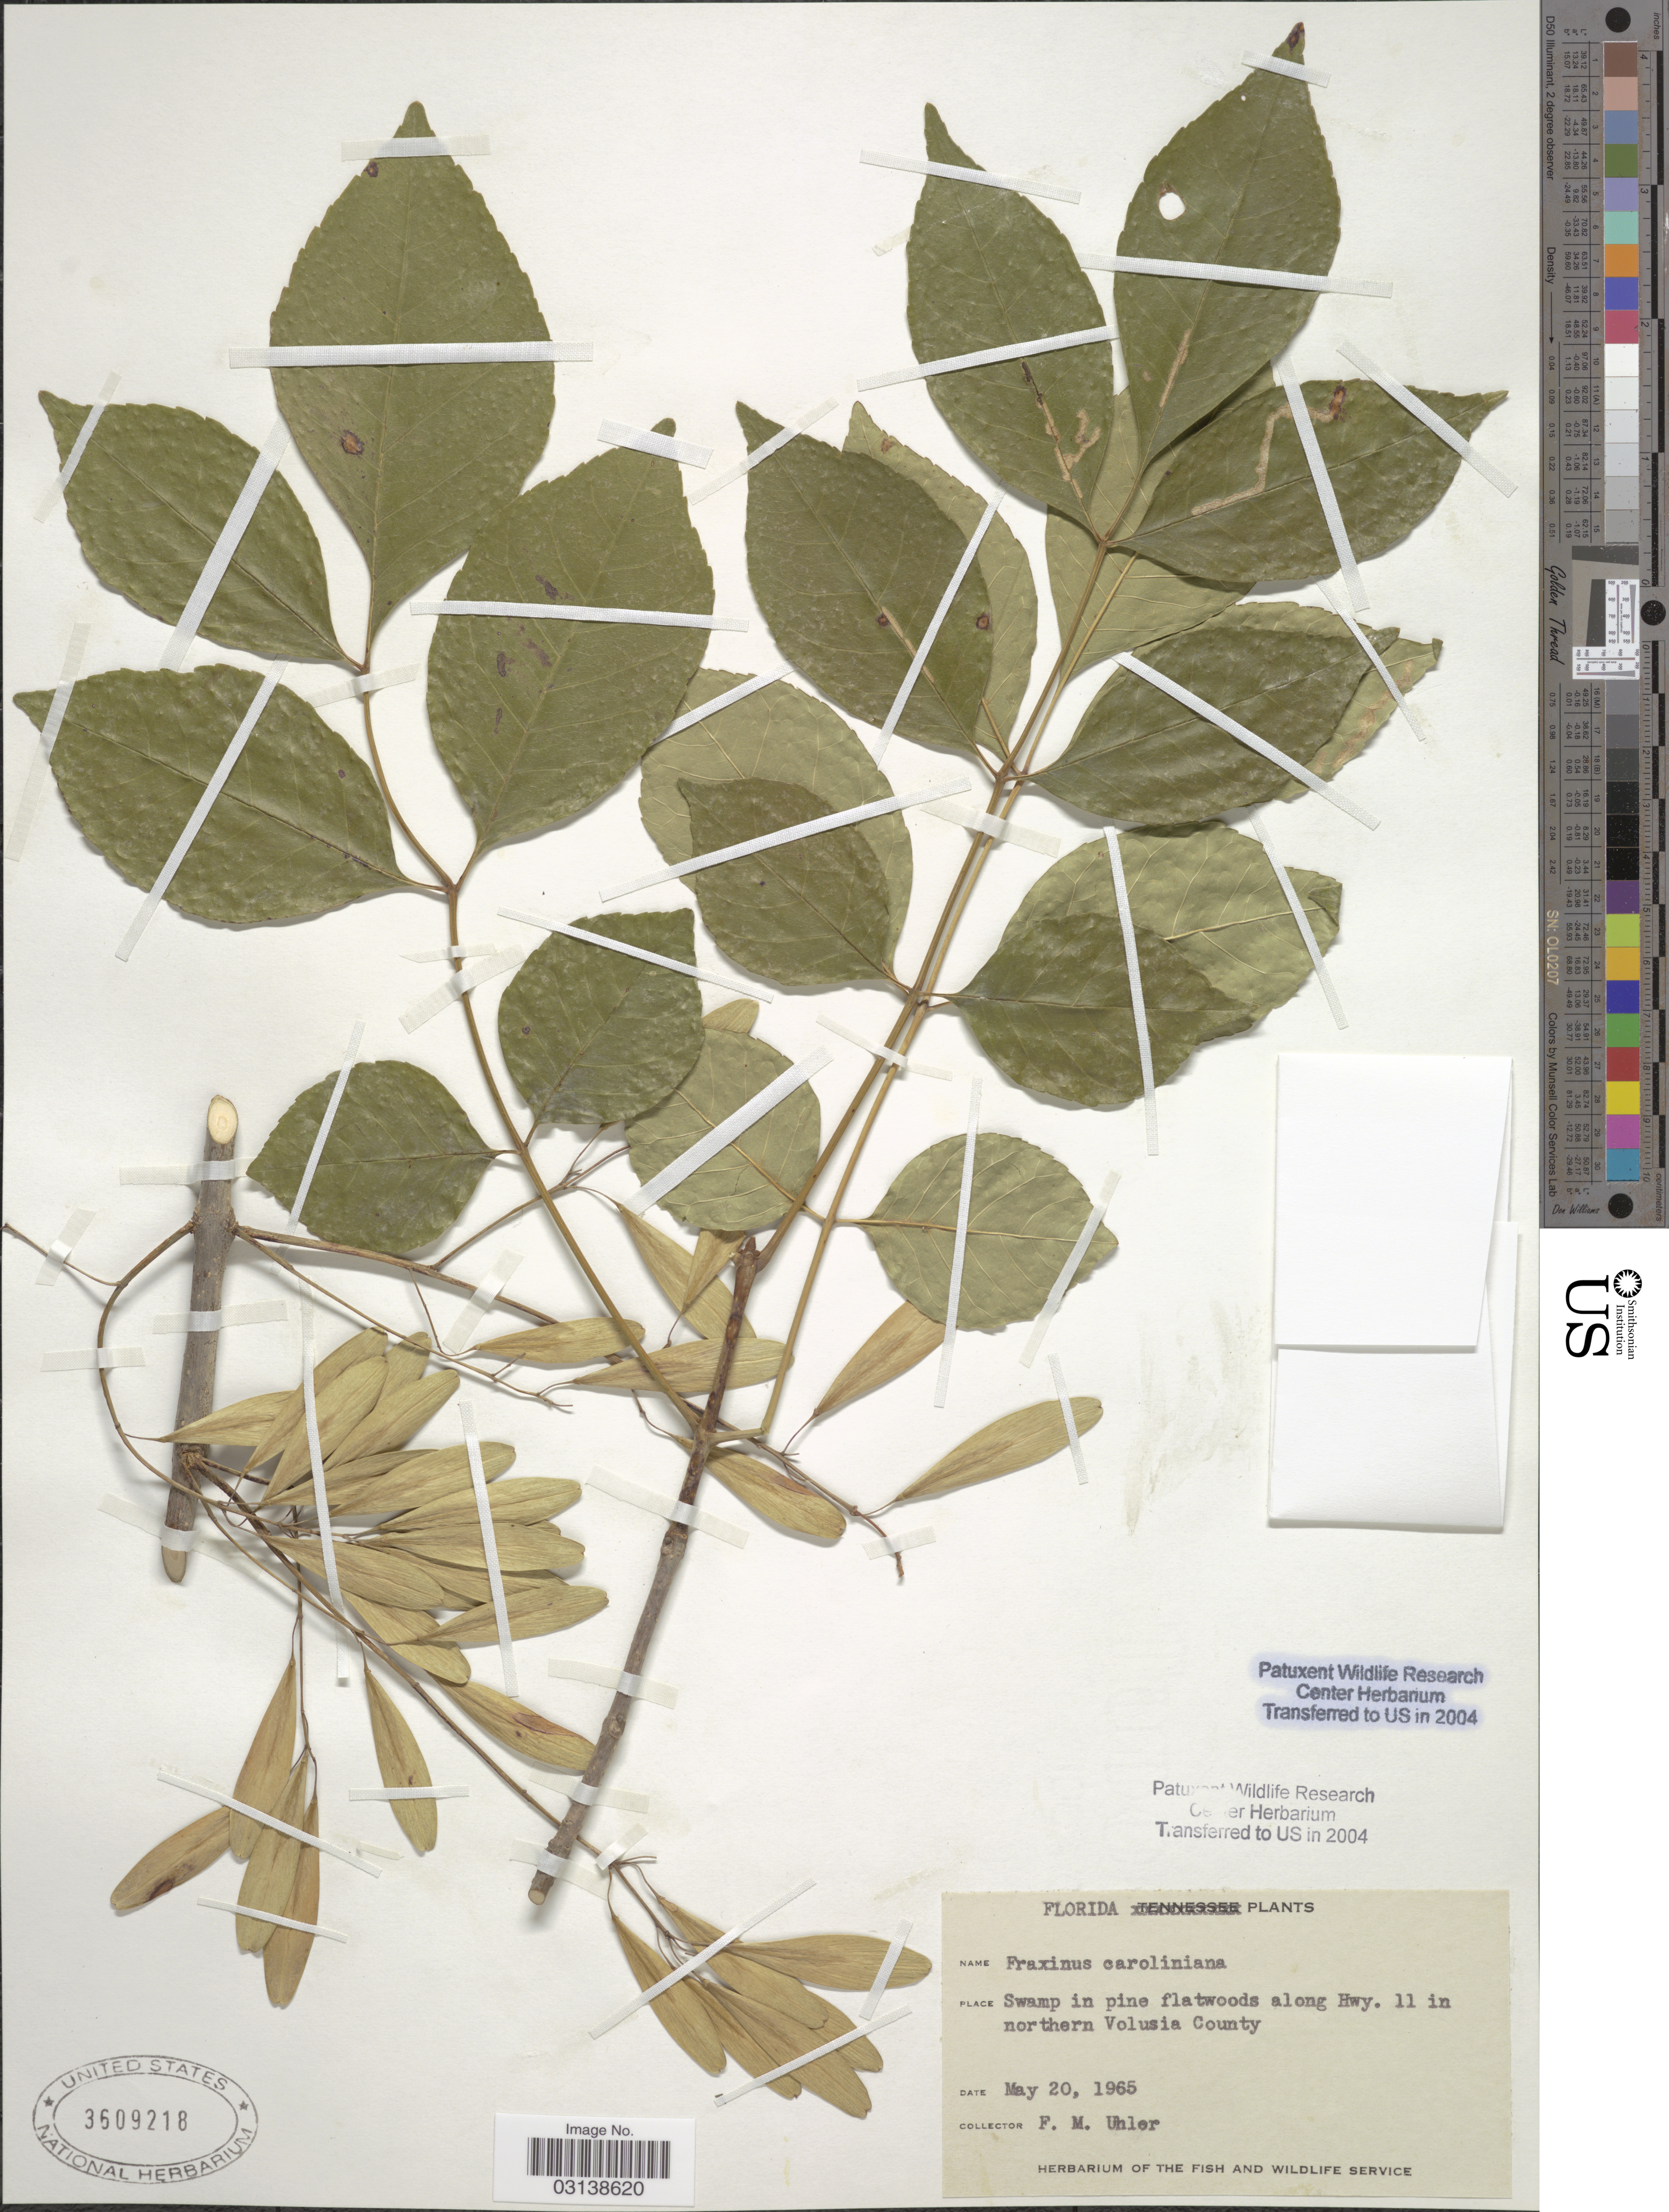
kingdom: Plantae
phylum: Tracheophyta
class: Magnoliopsida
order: Lamiales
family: Oleaceae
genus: Fraxinus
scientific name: Fraxinus caroliniana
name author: Mill.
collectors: F. M. Uhler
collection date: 1965-05-20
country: United States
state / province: Florida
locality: Swamp in pine flatwoods along Hwy. 11 in northern Volusia County.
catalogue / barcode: US 3609218